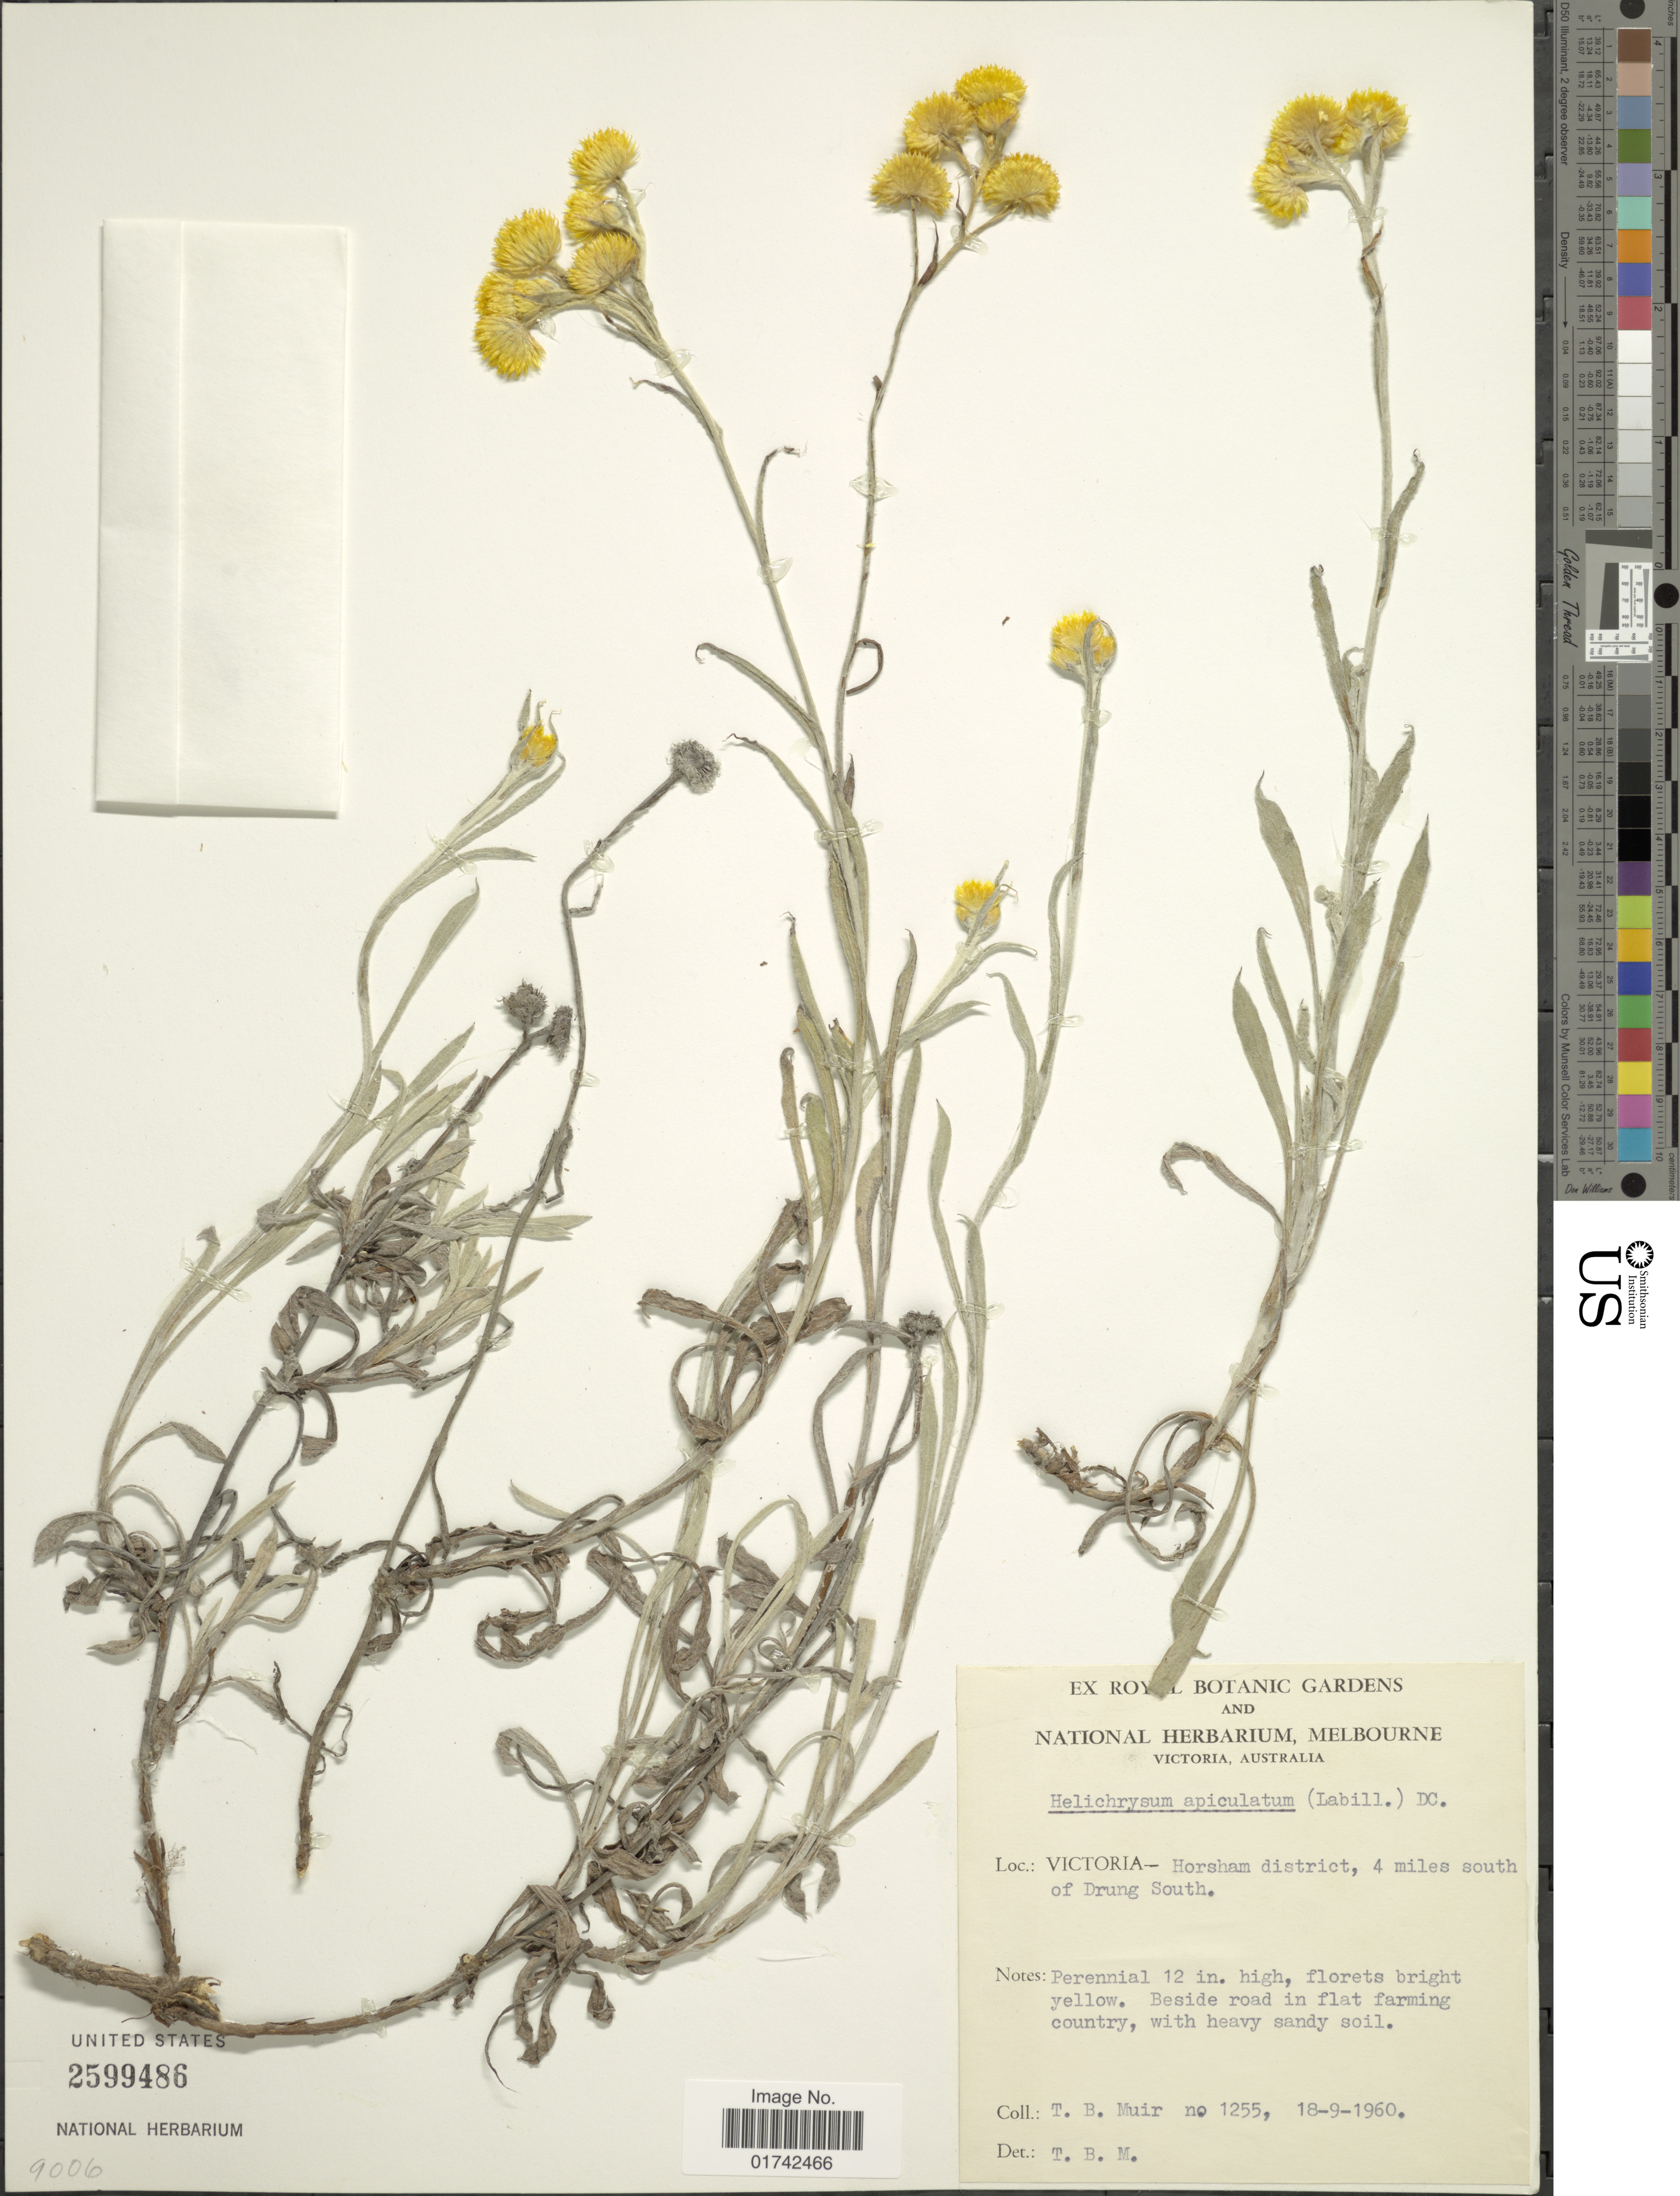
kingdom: Plantae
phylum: Tracheophyta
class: Magnoliopsida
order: Asterales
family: Asteraceae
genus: Helichrysum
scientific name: Helichrysum apiculatum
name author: (Labill.) D. Don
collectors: T. Muir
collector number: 1255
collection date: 1960-09-18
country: Australia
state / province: Victoria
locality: Victoria, Horsham district, 4 miles south of Drung South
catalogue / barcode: US 2599486